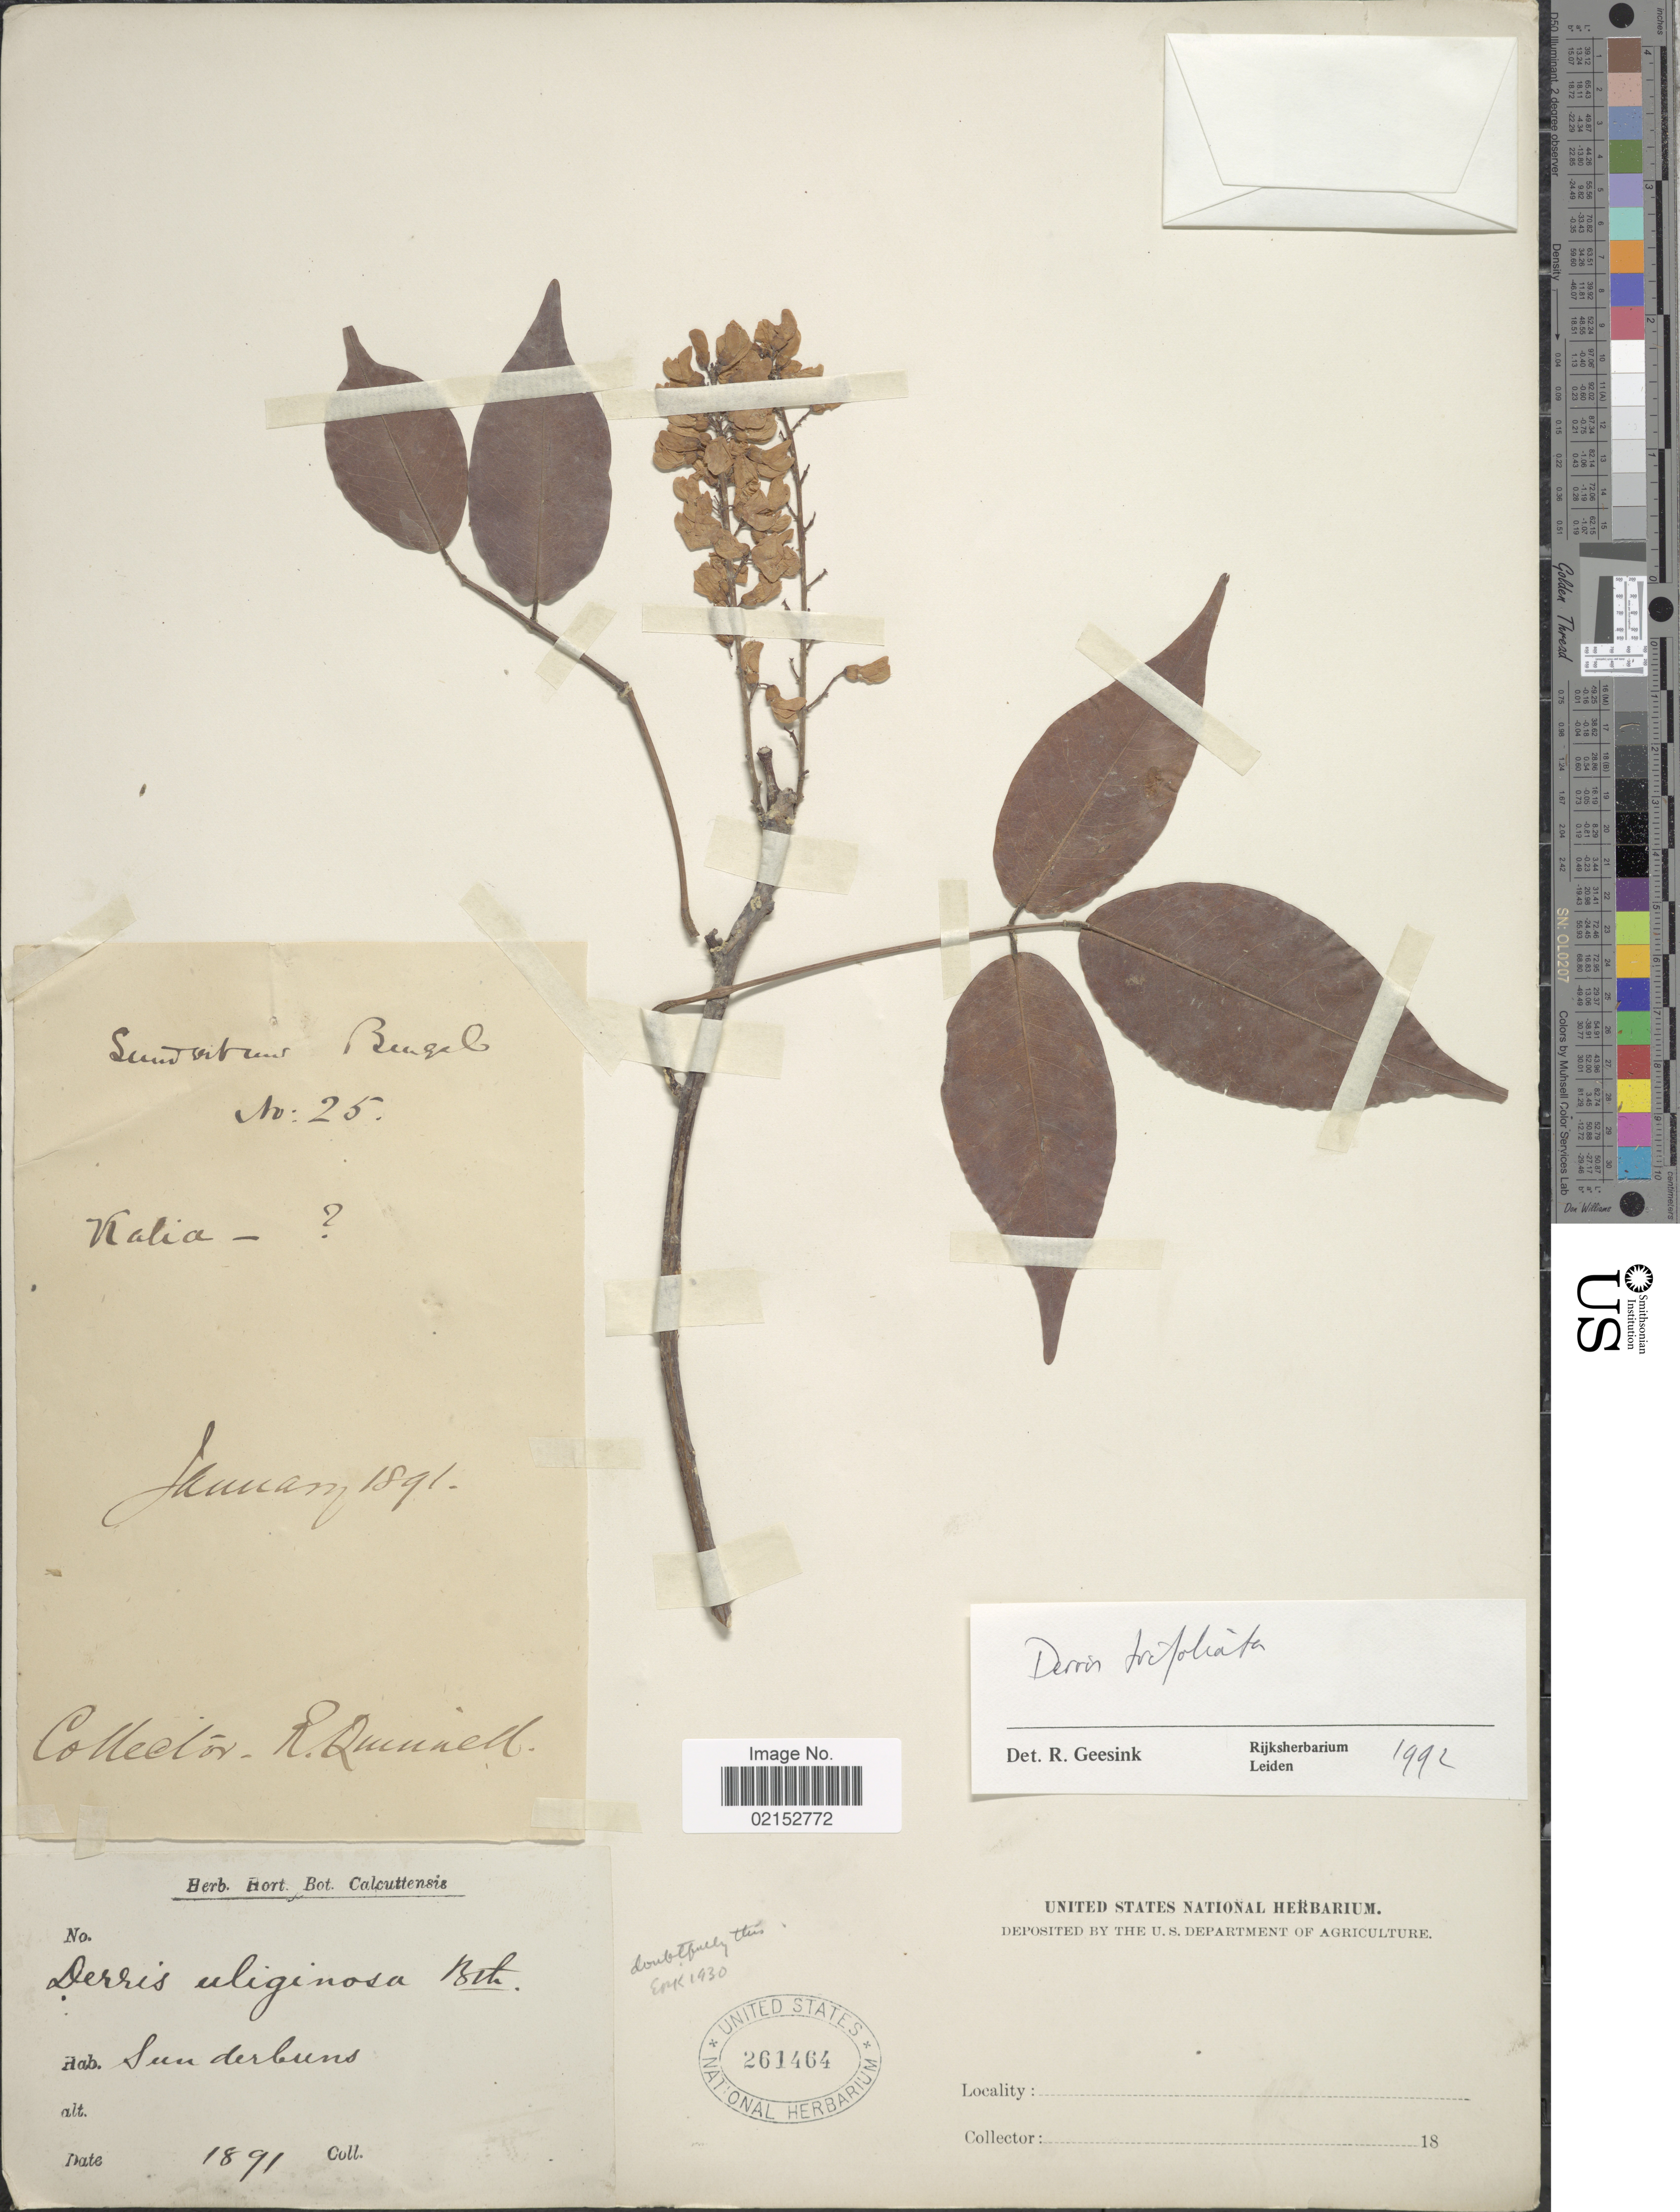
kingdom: Plantae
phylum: Tracheophyta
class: Magnoliopsida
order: Fabales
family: Fabaceae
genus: Derris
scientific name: Derris trifoliata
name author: Lour.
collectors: R. Quinnell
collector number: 25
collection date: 1891-01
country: India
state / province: West Bengal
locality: Sunderbuns, Bengal, Kalia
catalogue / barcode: US 261464